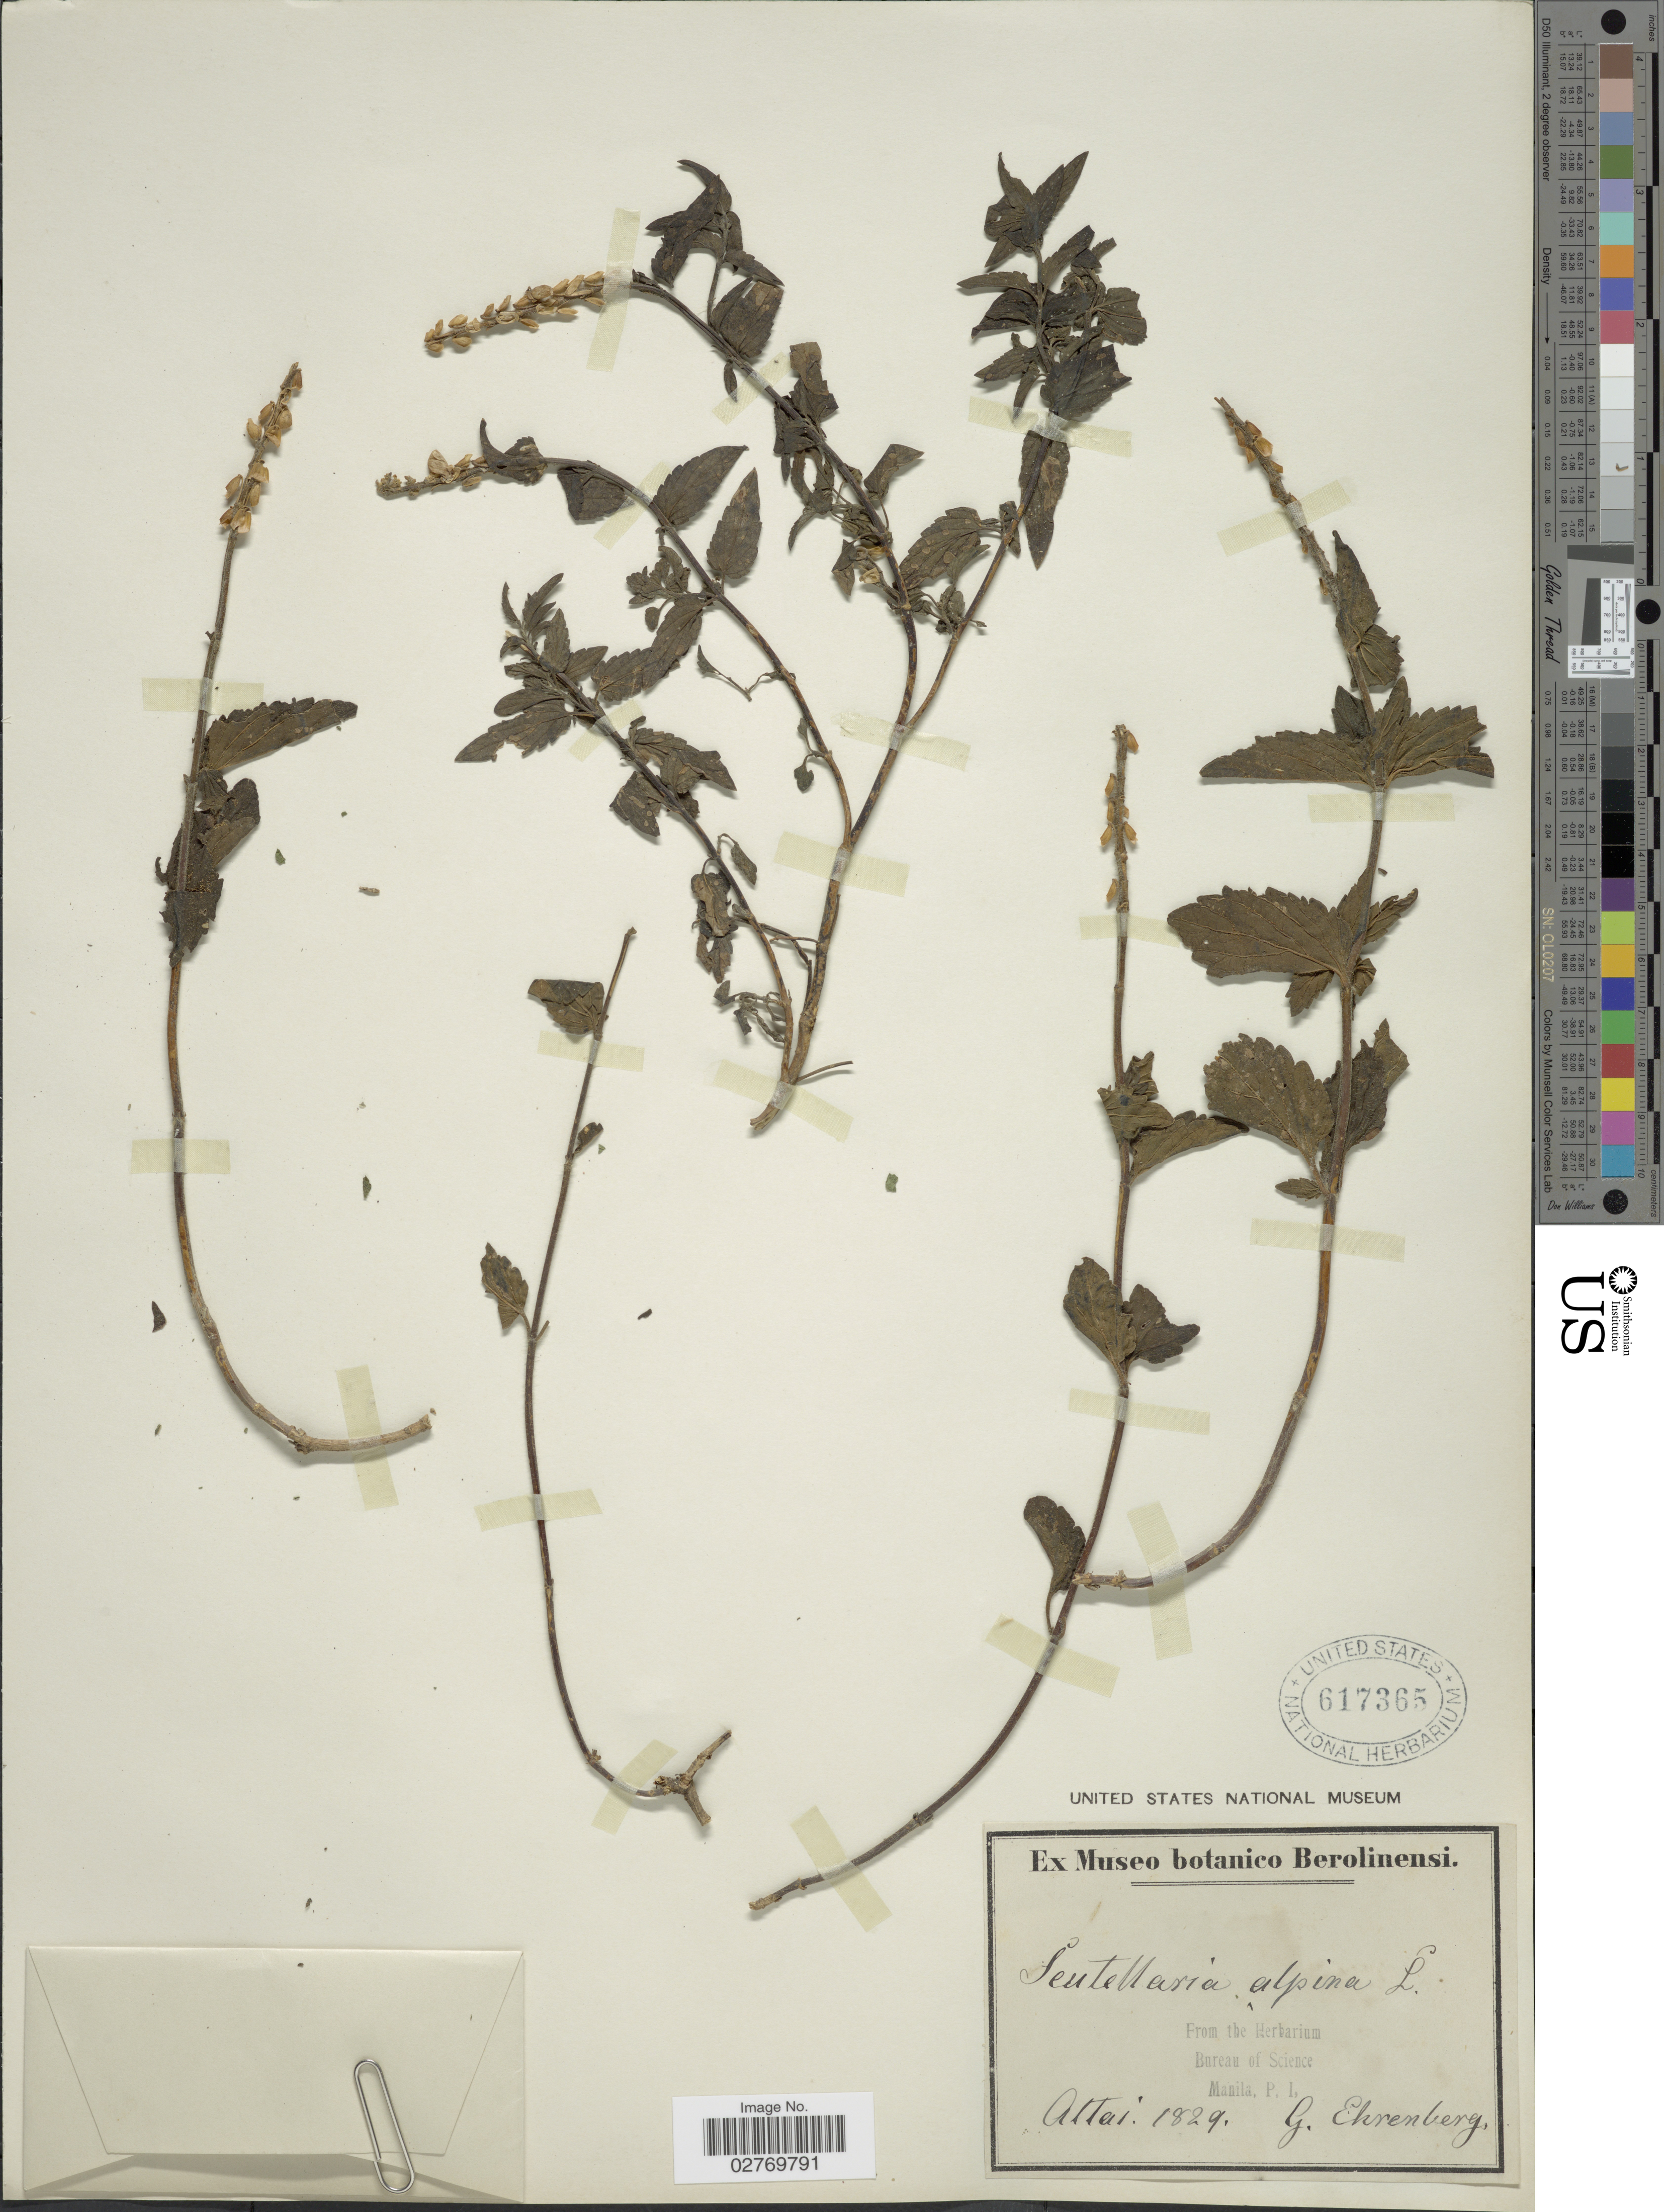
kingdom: Plantae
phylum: Tracheophyta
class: Magnoliopsida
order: Lamiales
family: Lamiaceae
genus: Scutellaria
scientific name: Scutellaria alpina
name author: L.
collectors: G. Ehrenberg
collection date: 1829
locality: Attai.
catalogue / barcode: US 617365